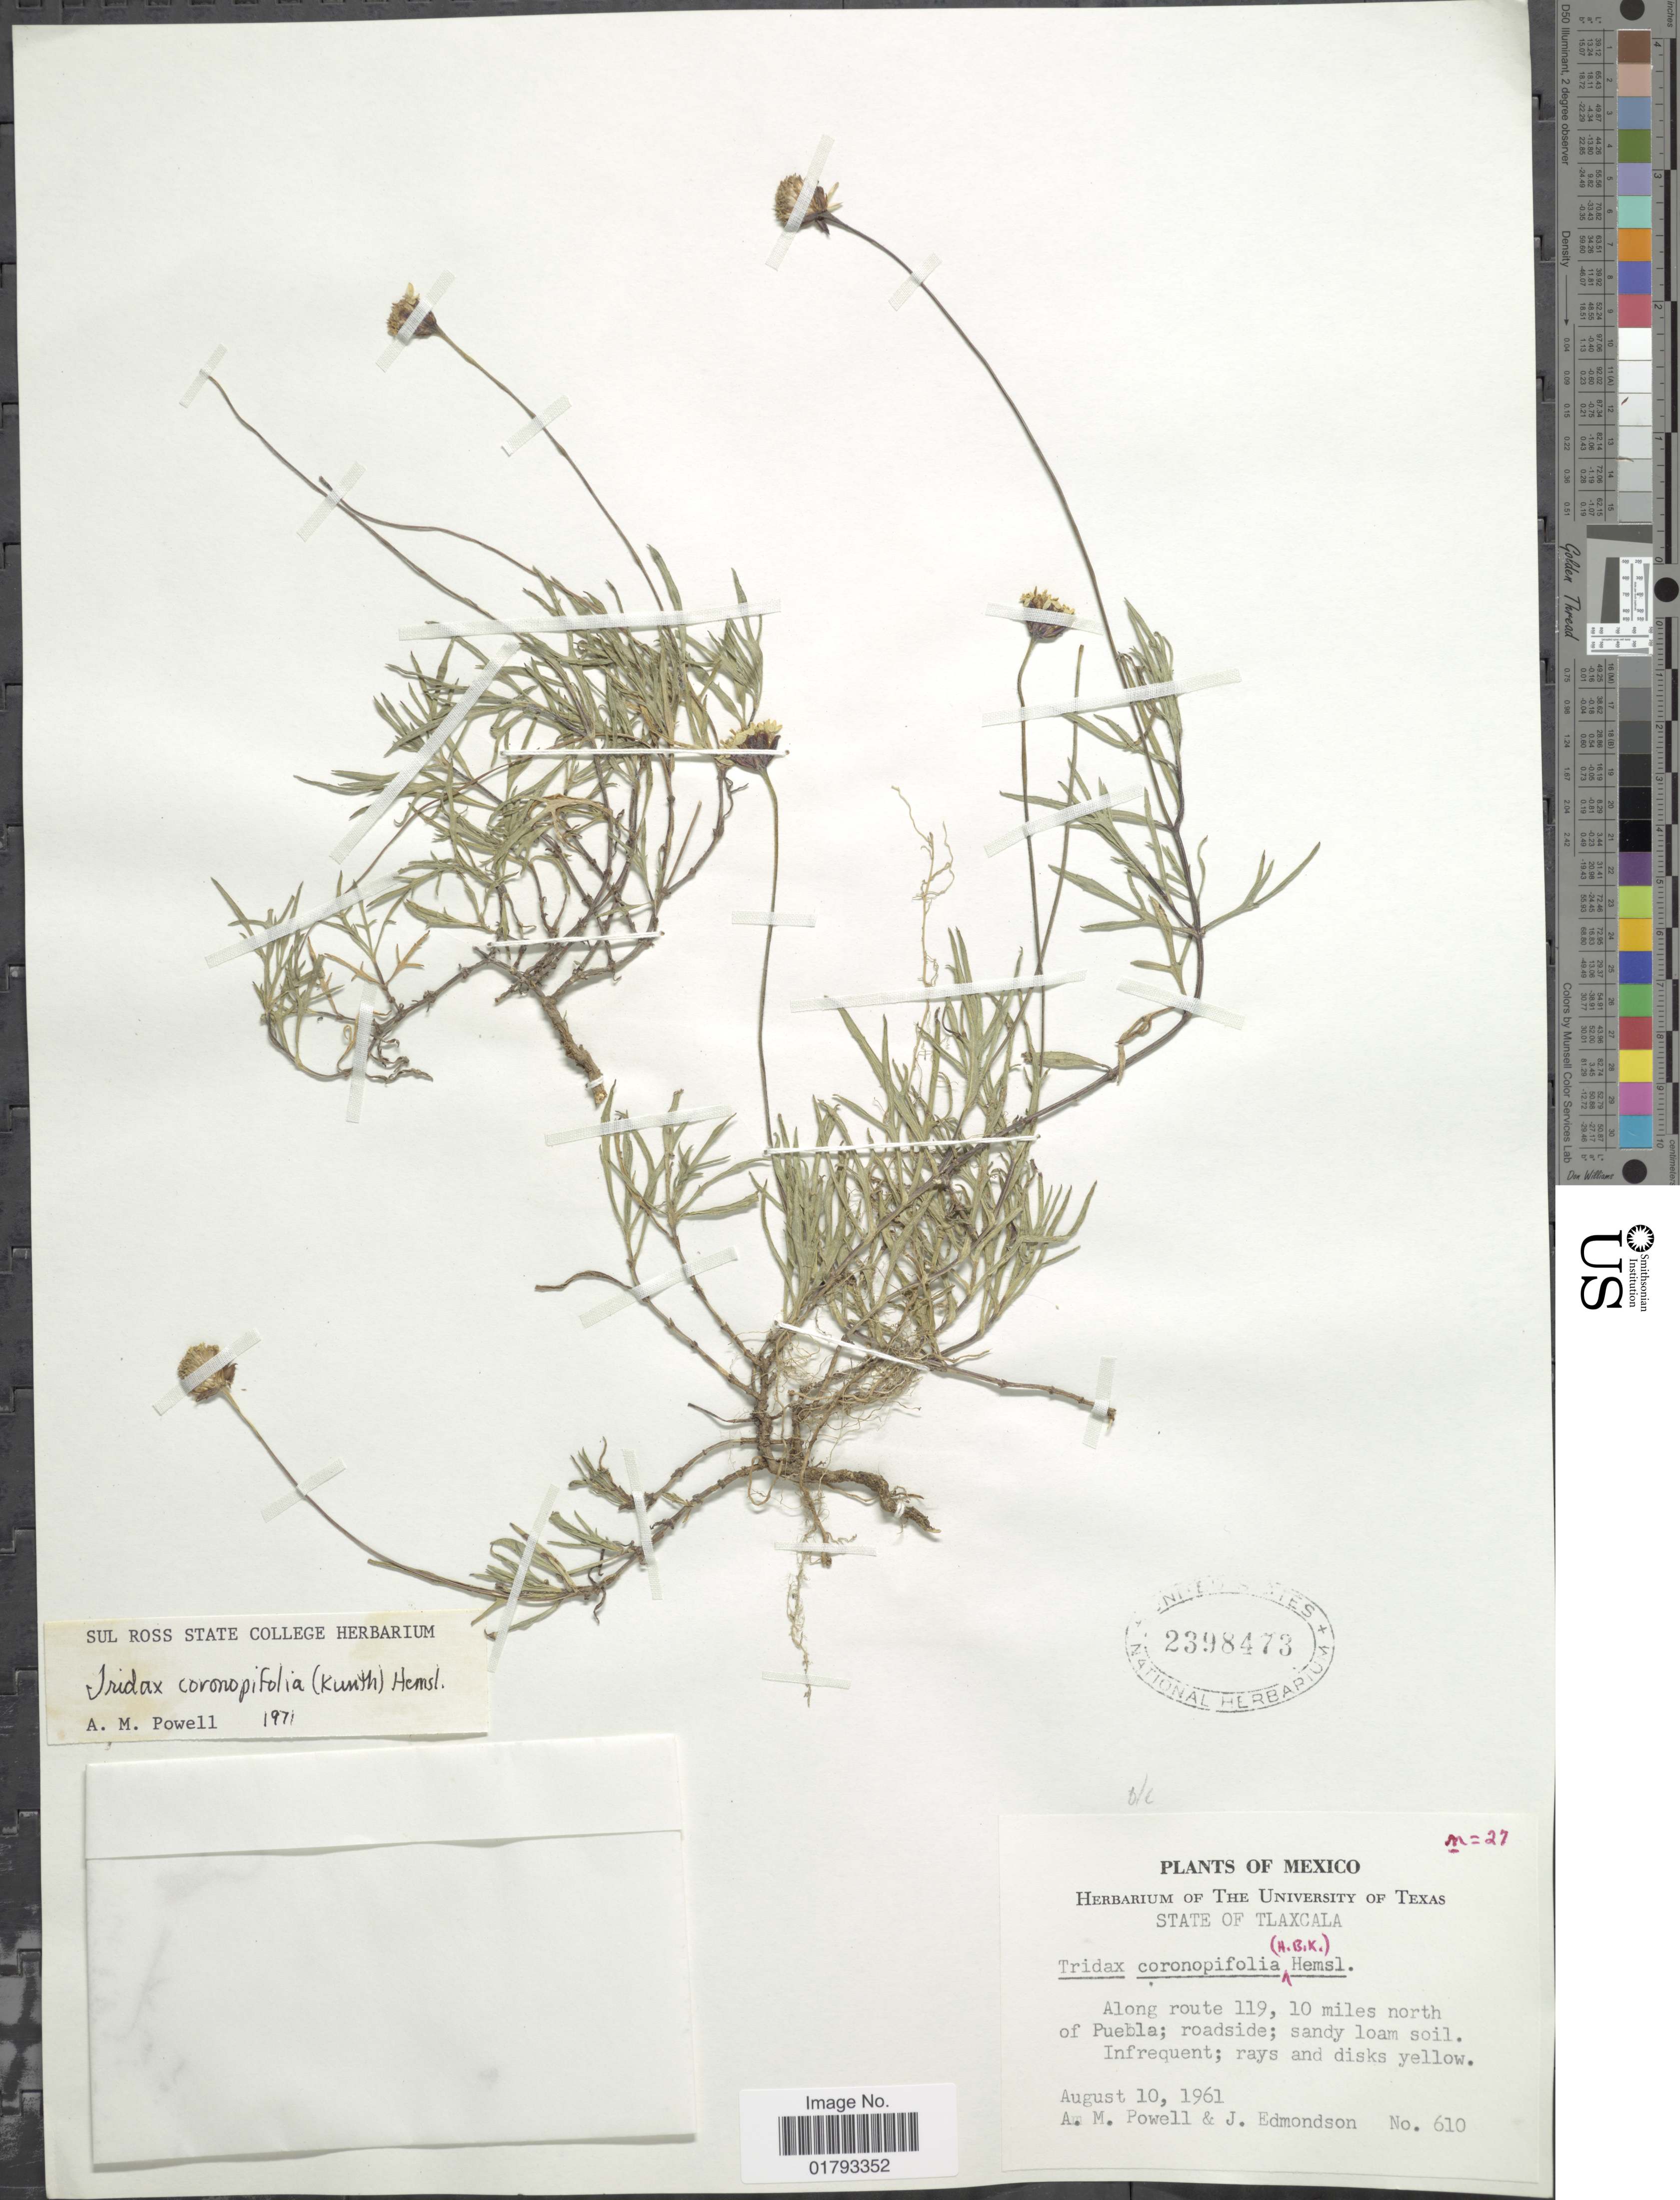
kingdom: Plantae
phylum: Tracheophyta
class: Magnoliopsida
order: Asterales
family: Asteraceae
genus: Tridax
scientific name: Tridax coronopifolia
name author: (Kunth) Hemsl.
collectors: A. M. Powell & J. Edmondson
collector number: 610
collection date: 1961-08-10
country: Mexico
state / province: Tlaxcala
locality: State of Tlaxcala. Along route 119, 10 miles north of Puebla.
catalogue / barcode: US 2398473